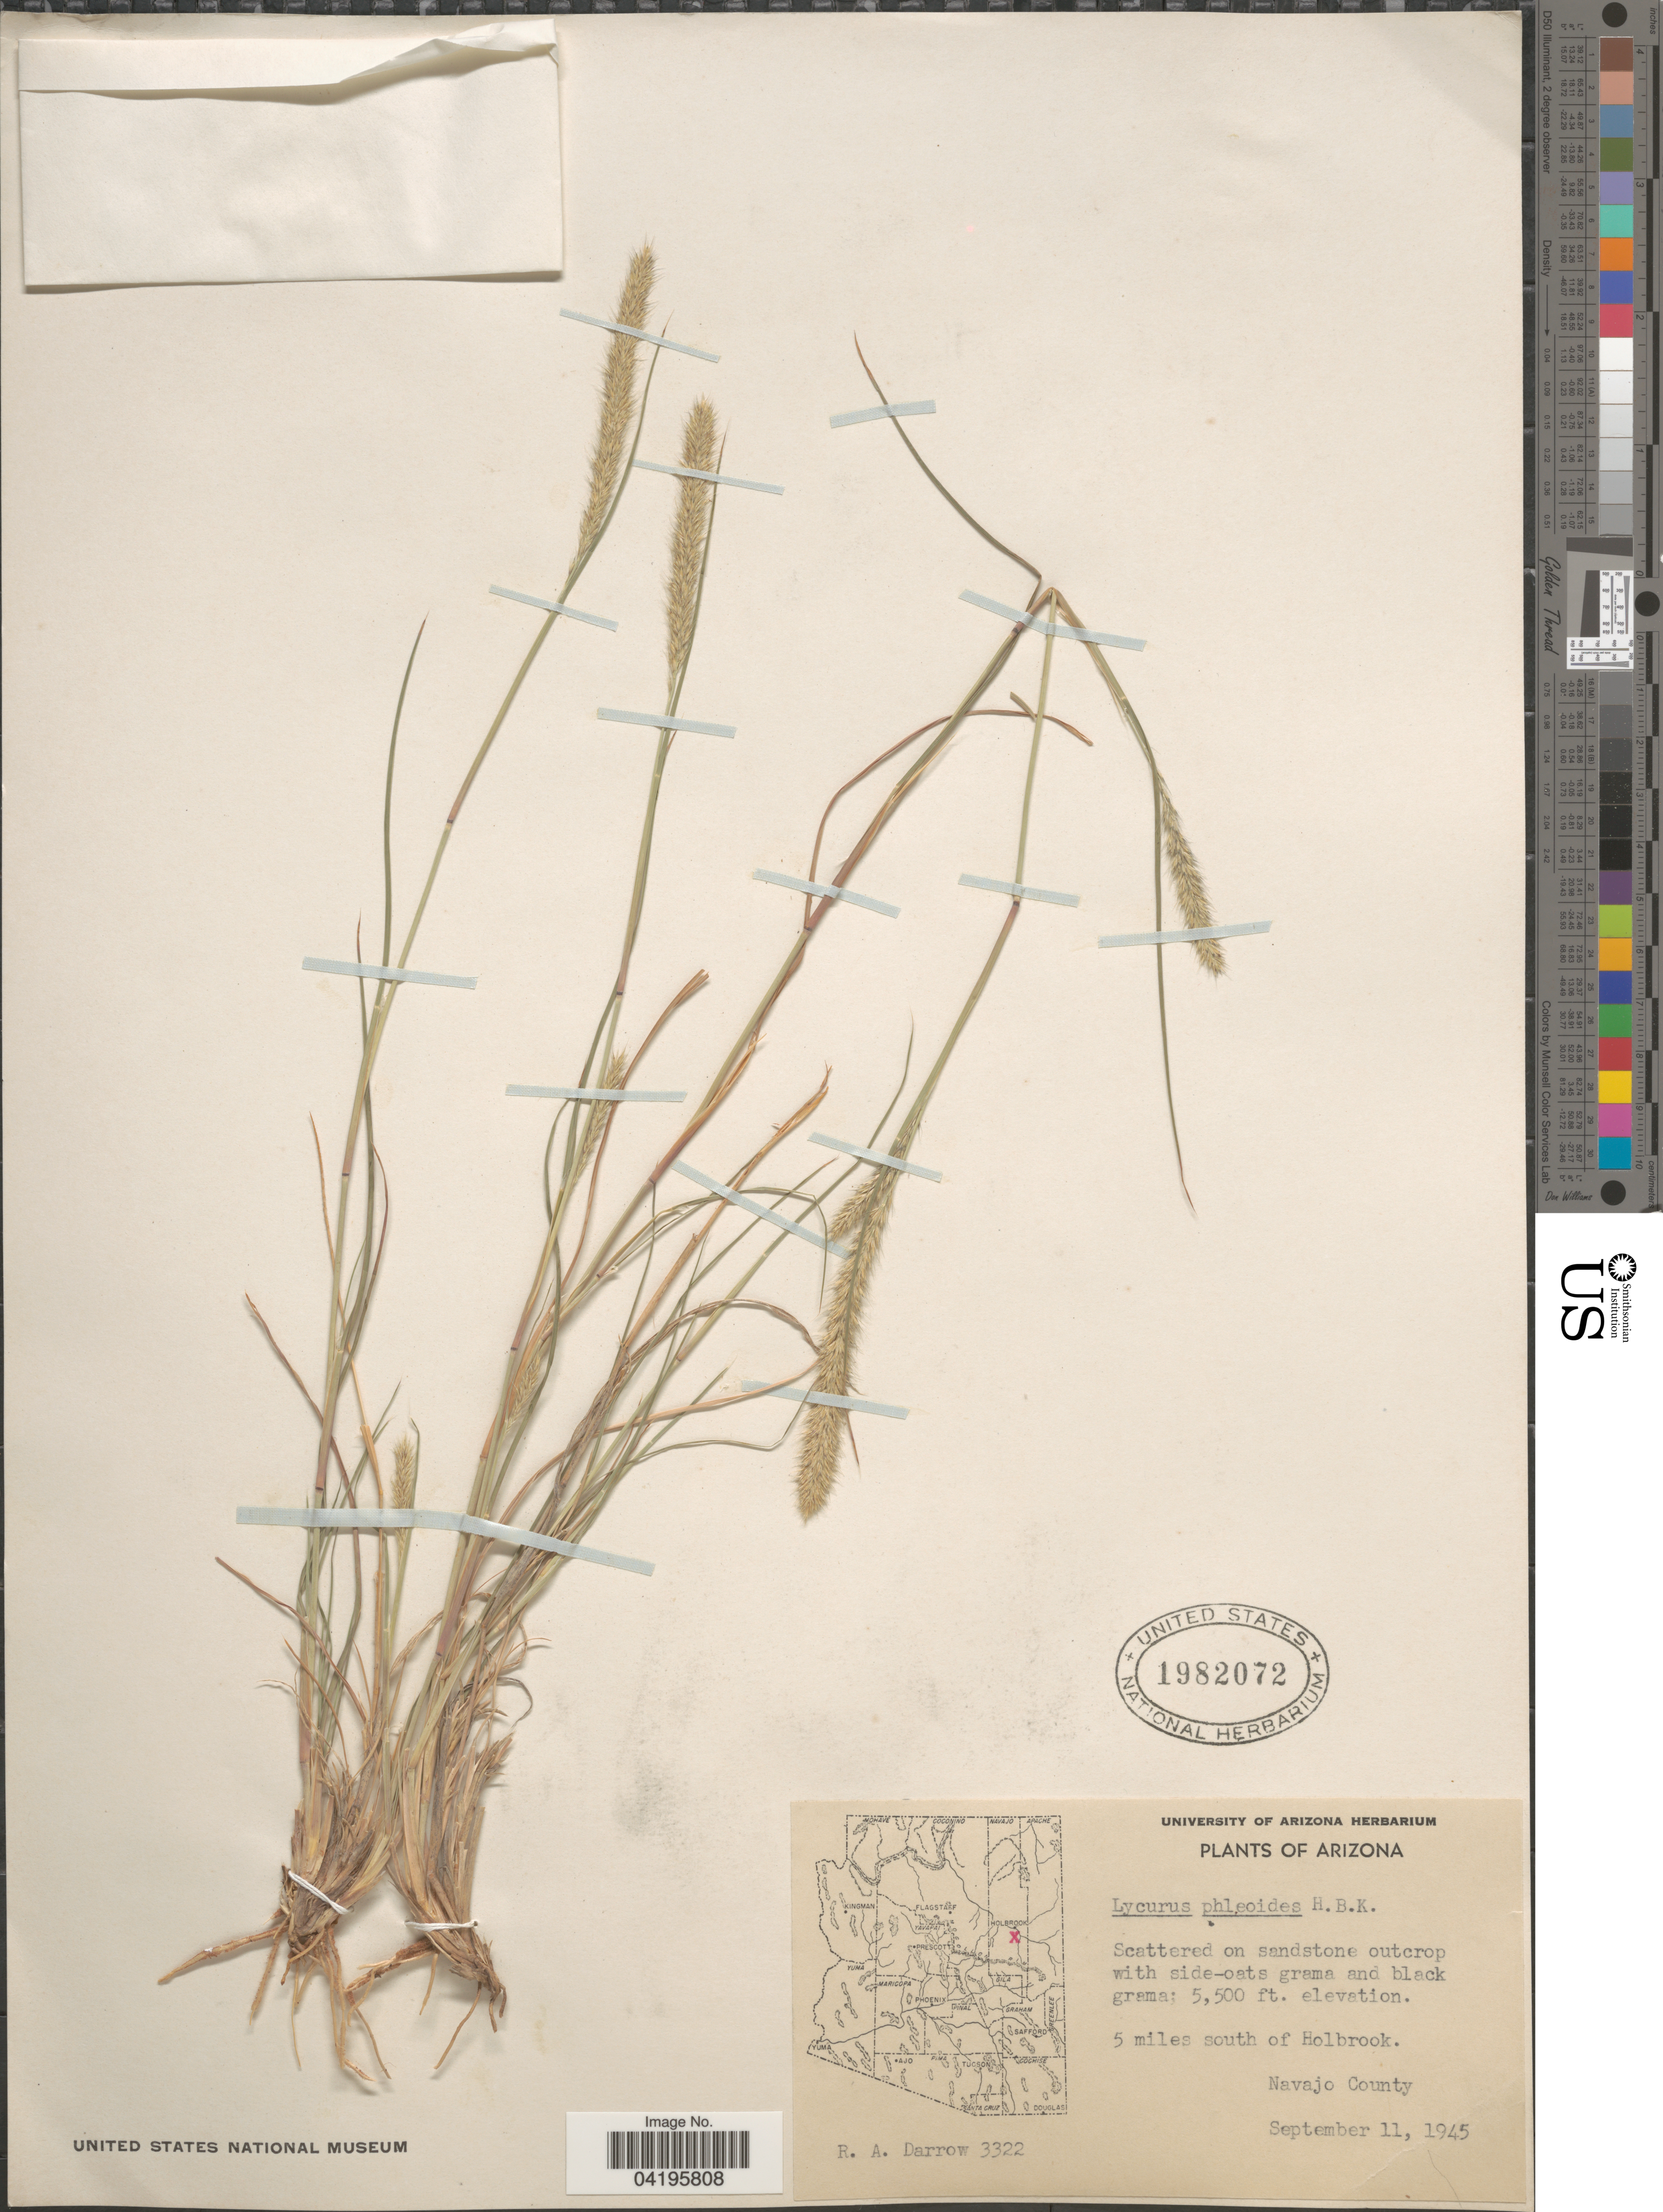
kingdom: Plantae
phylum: Tracheophyta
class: Liliopsida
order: Poales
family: Poaceae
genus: Muhlenbergia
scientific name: Muhlenbergia phleoides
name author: (Kunth) Columbus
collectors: R. A. Darrow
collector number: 3322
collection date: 1945-09-11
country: United States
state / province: Arizona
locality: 5 miles south of Holbrook. Navajo County.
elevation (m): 1676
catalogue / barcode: US 1982072